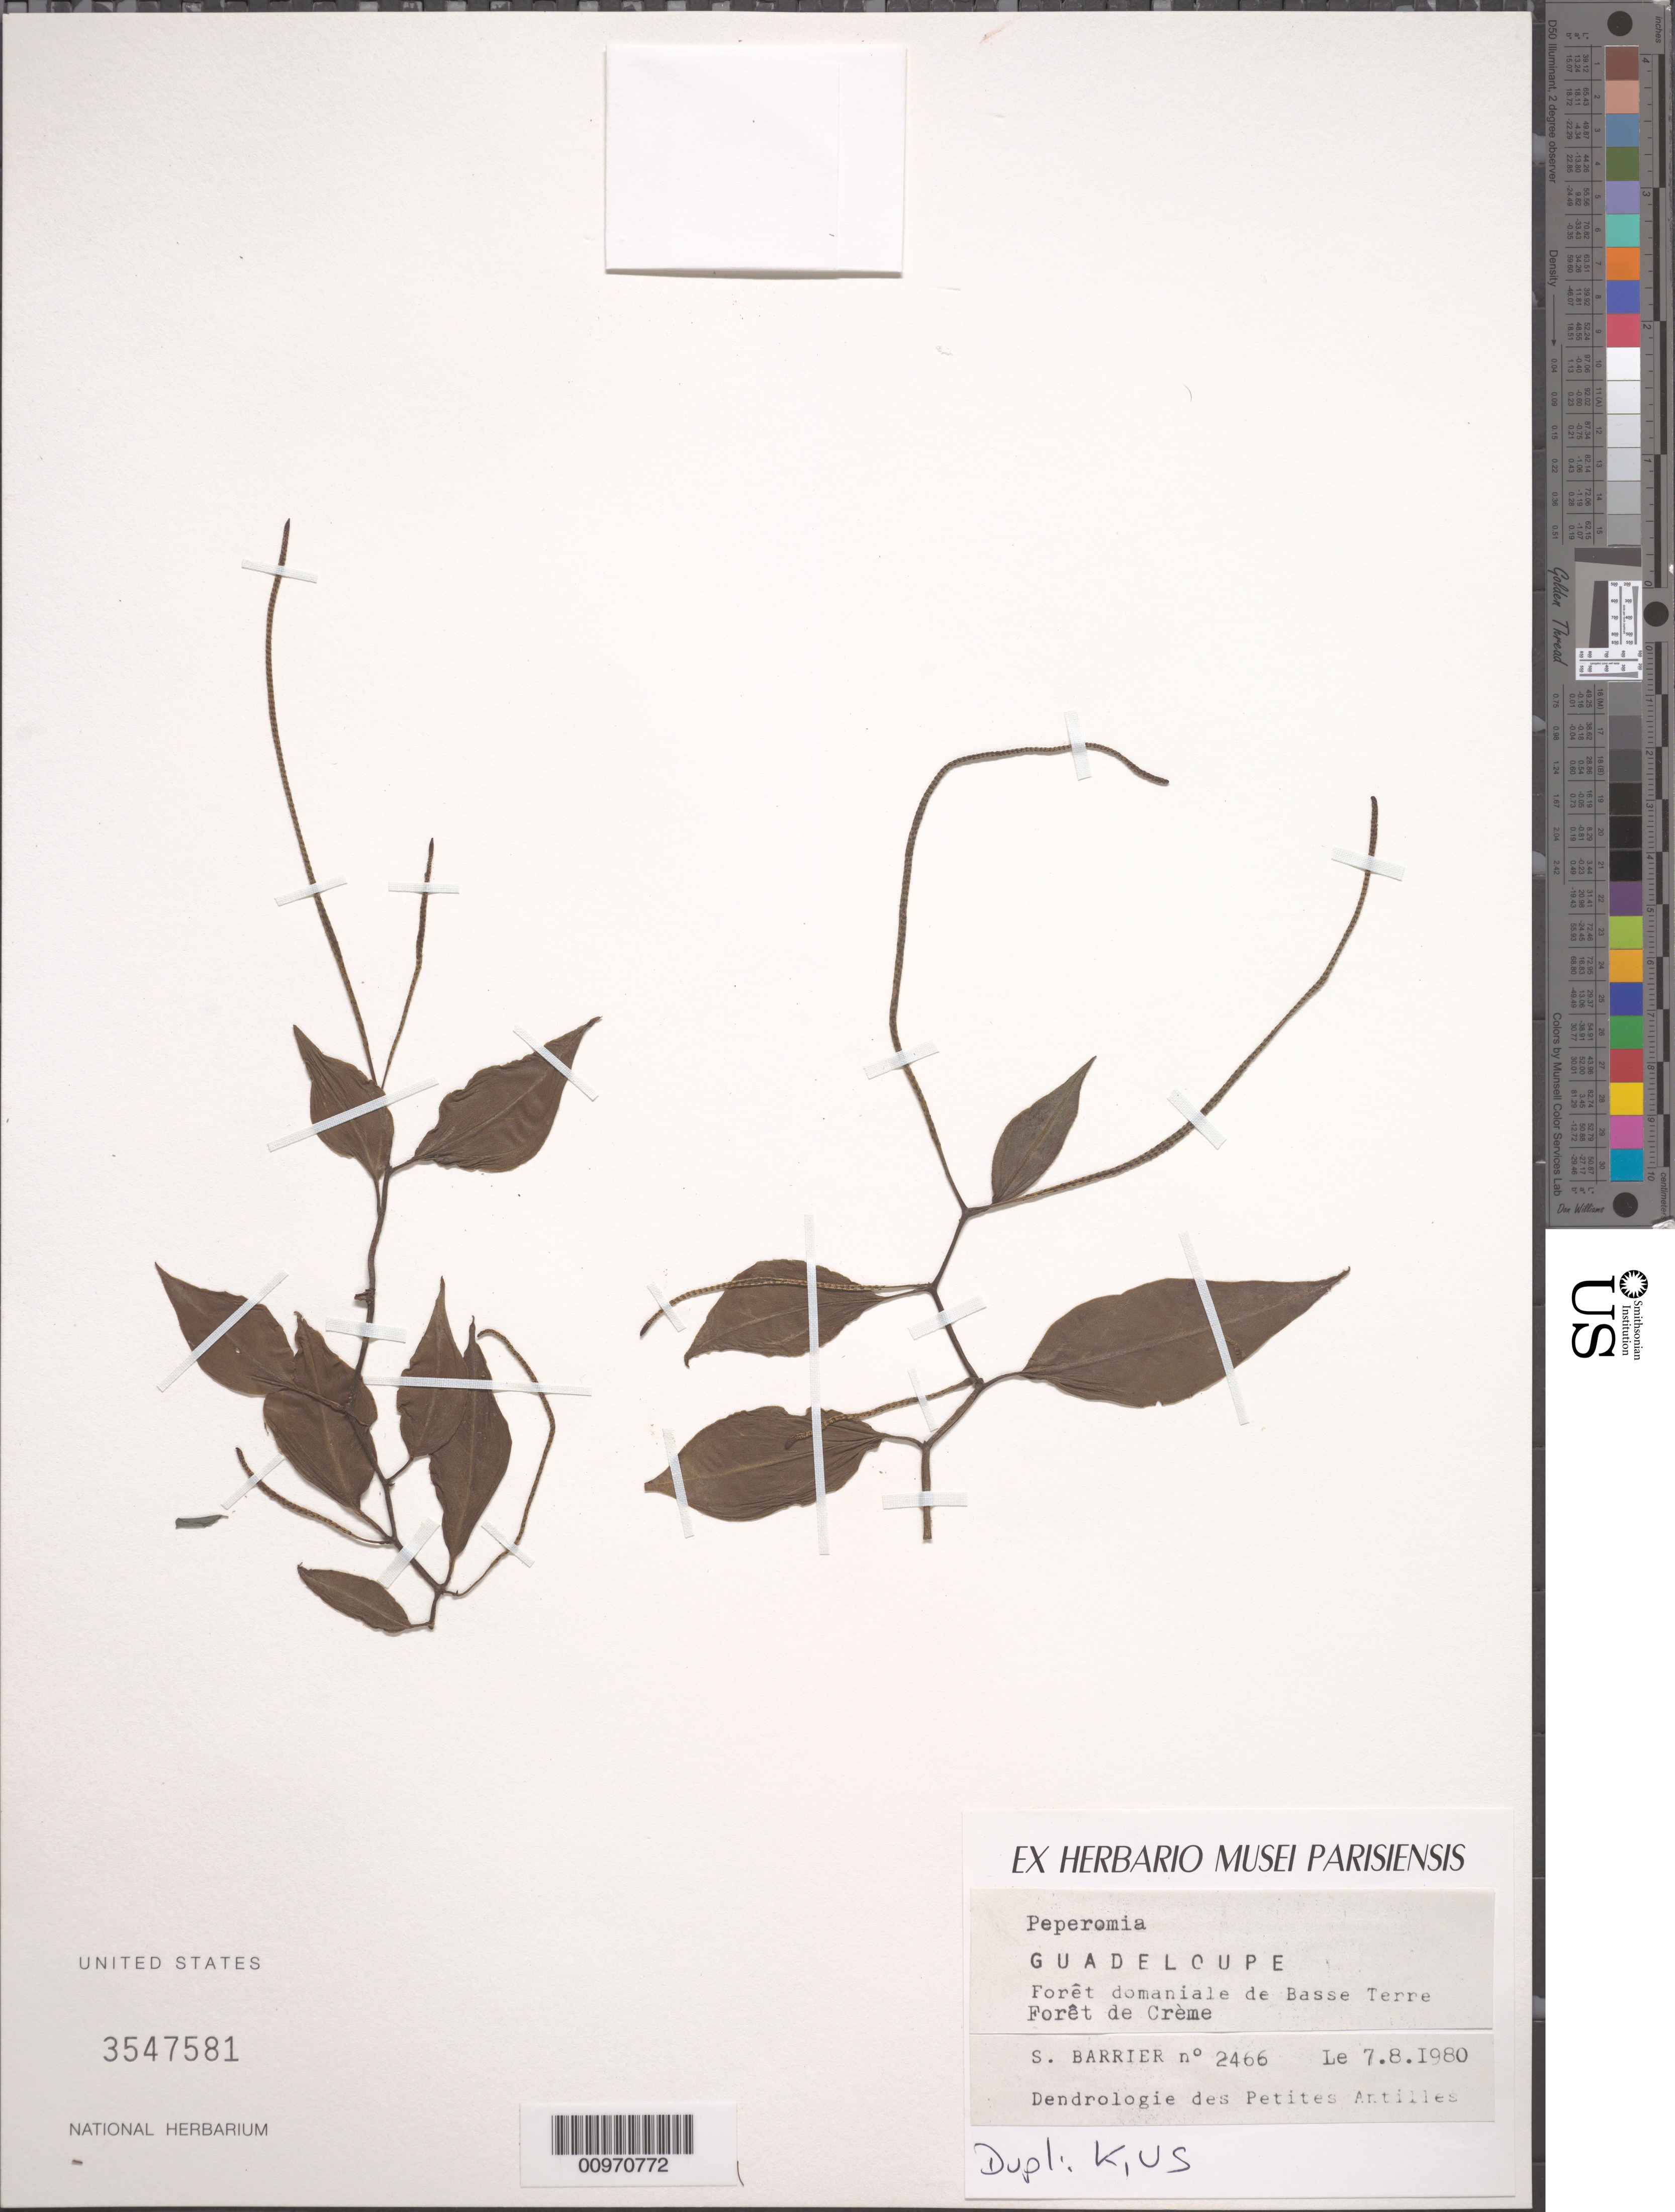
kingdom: Plantae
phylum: Tracheophyta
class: Magnoliopsida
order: Piperales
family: Piperaceae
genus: Peperomia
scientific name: Peperomia sp.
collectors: S. Barrier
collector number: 2466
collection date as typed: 07 Aug 1980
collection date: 1980-08-07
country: Guadeloupe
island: Basse Terre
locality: Basse Terre, Forêt de Crème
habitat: Forêt dominale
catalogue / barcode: US 3547581